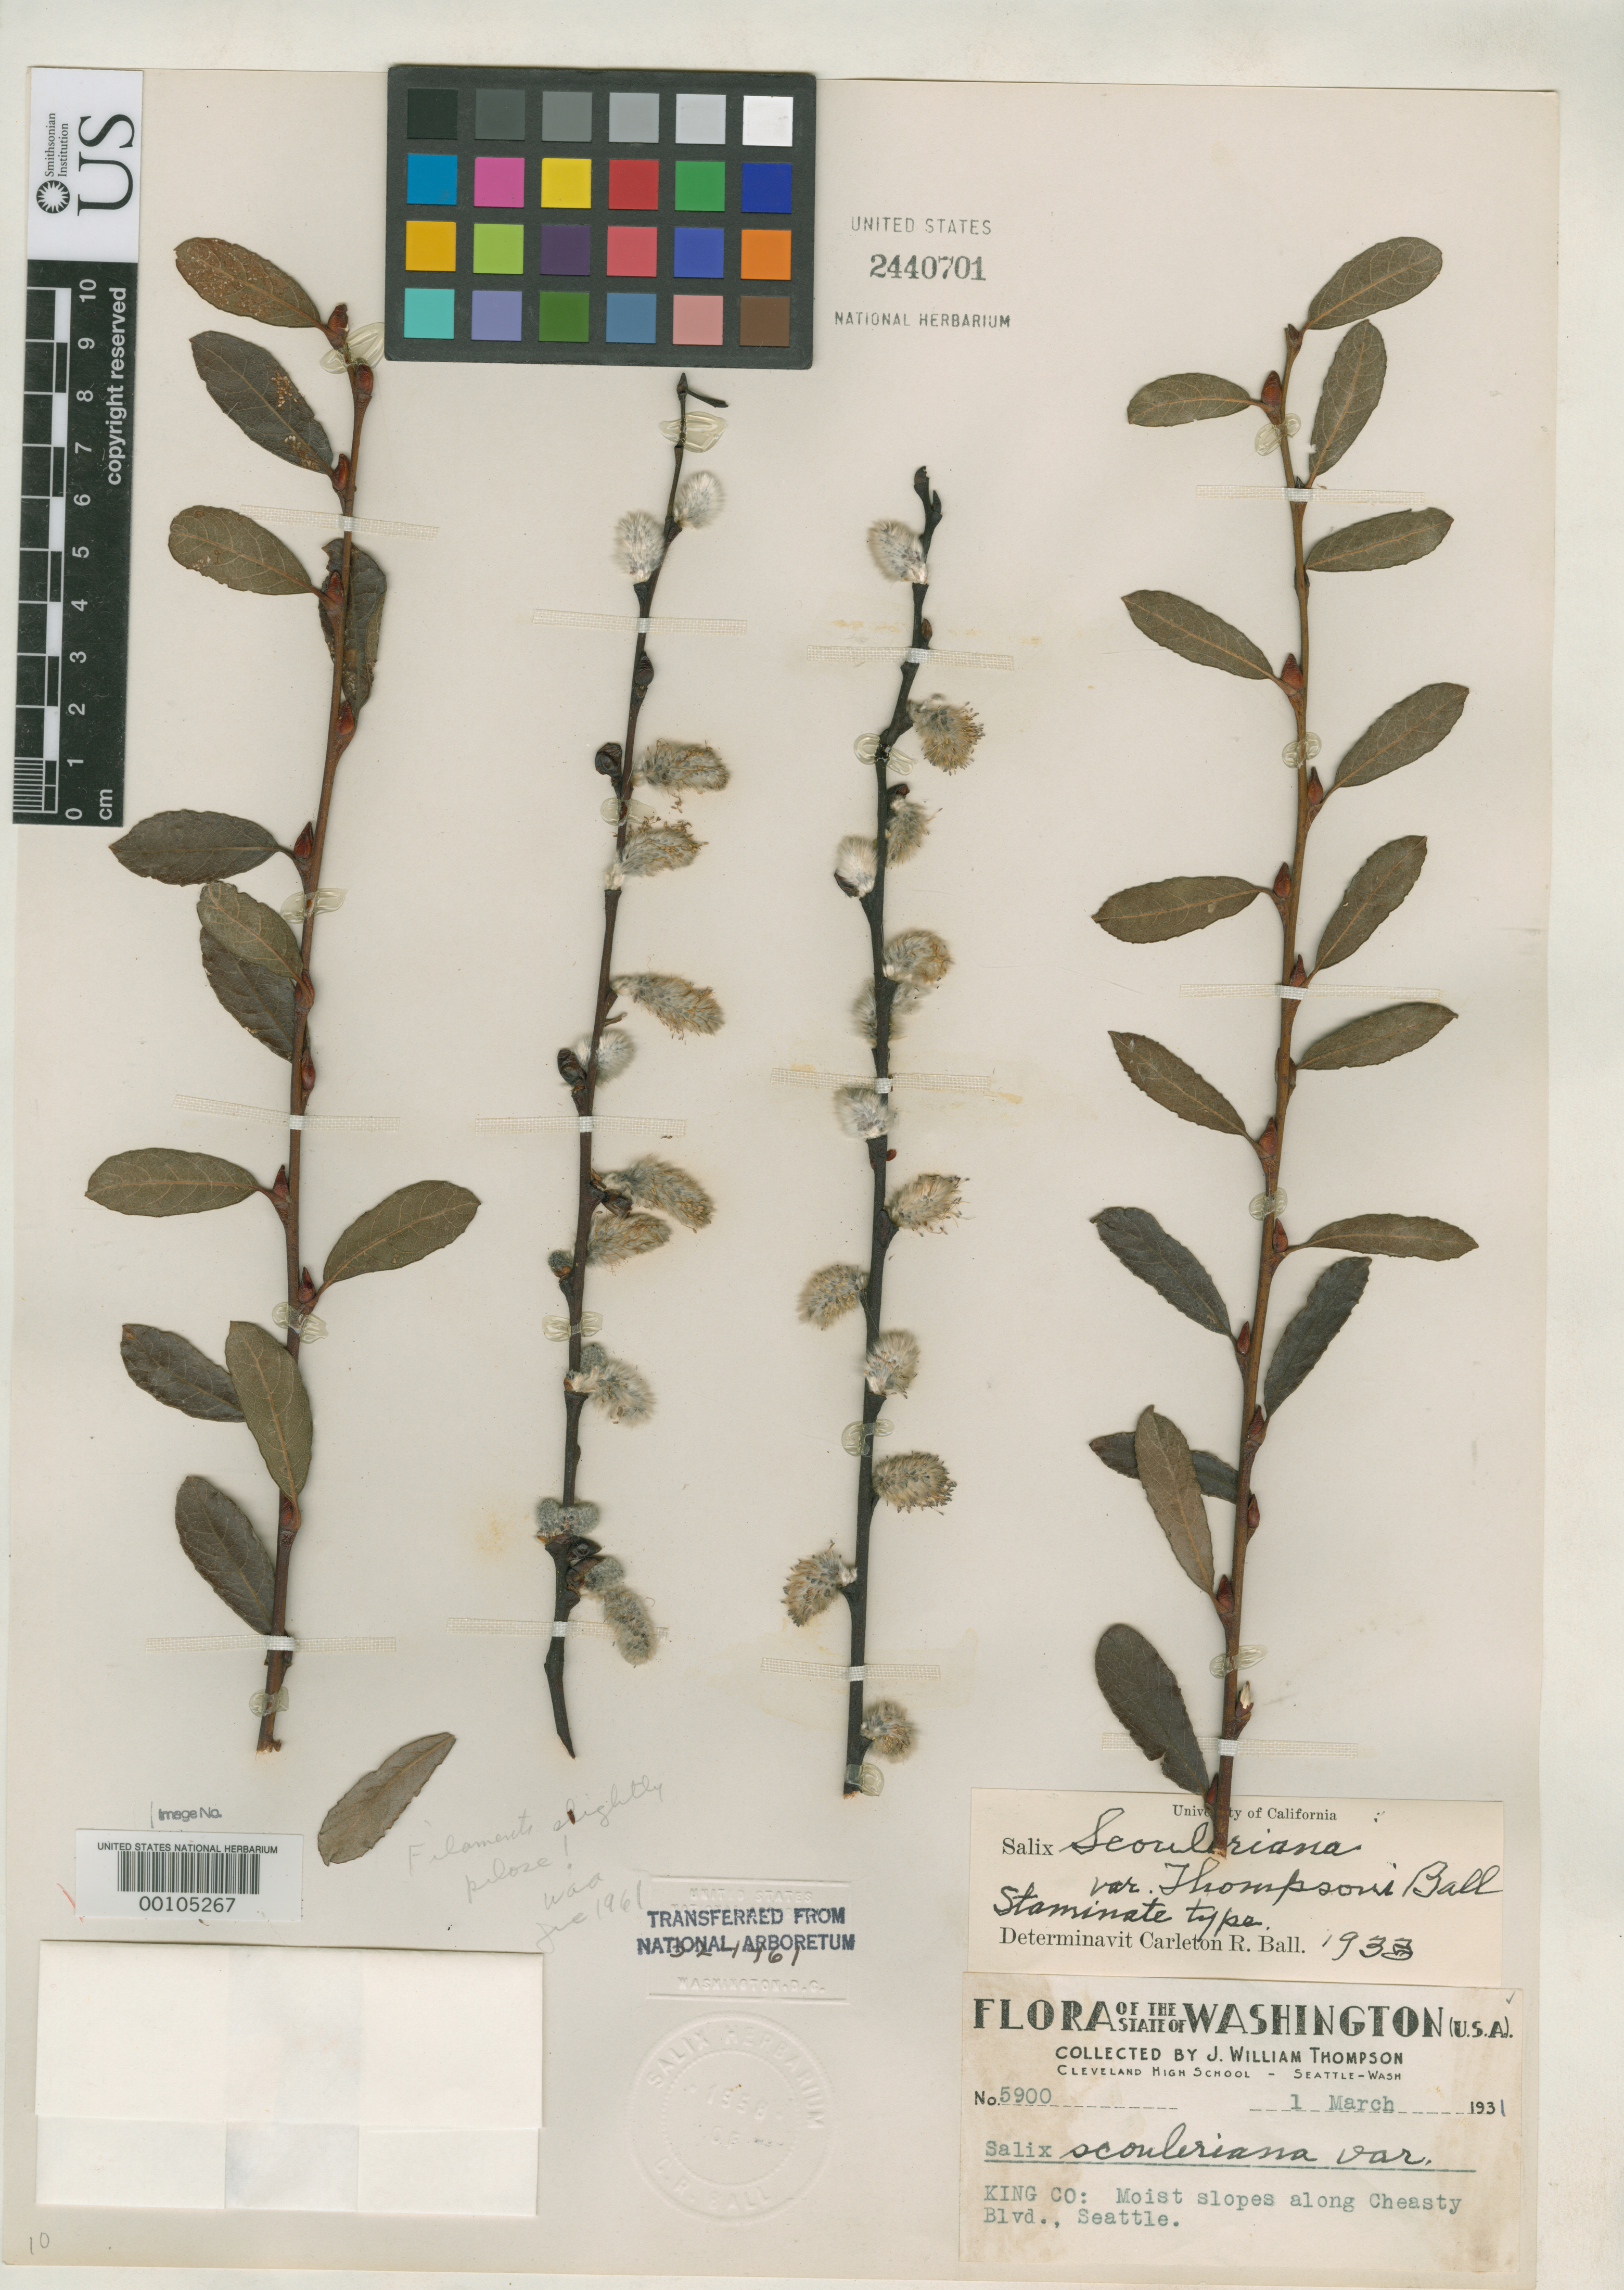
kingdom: Plantae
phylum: Tracheophyta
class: Magnoliopsida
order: Malpighiales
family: Salicaceae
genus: Salix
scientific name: Salix scouleriana var. thompsonii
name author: C.R. Ball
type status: Syntype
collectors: J. W. Thompson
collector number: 5896, 5900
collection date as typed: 01 Mar 1931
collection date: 1931-03-01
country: United States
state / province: Washington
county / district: King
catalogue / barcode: US 2440701